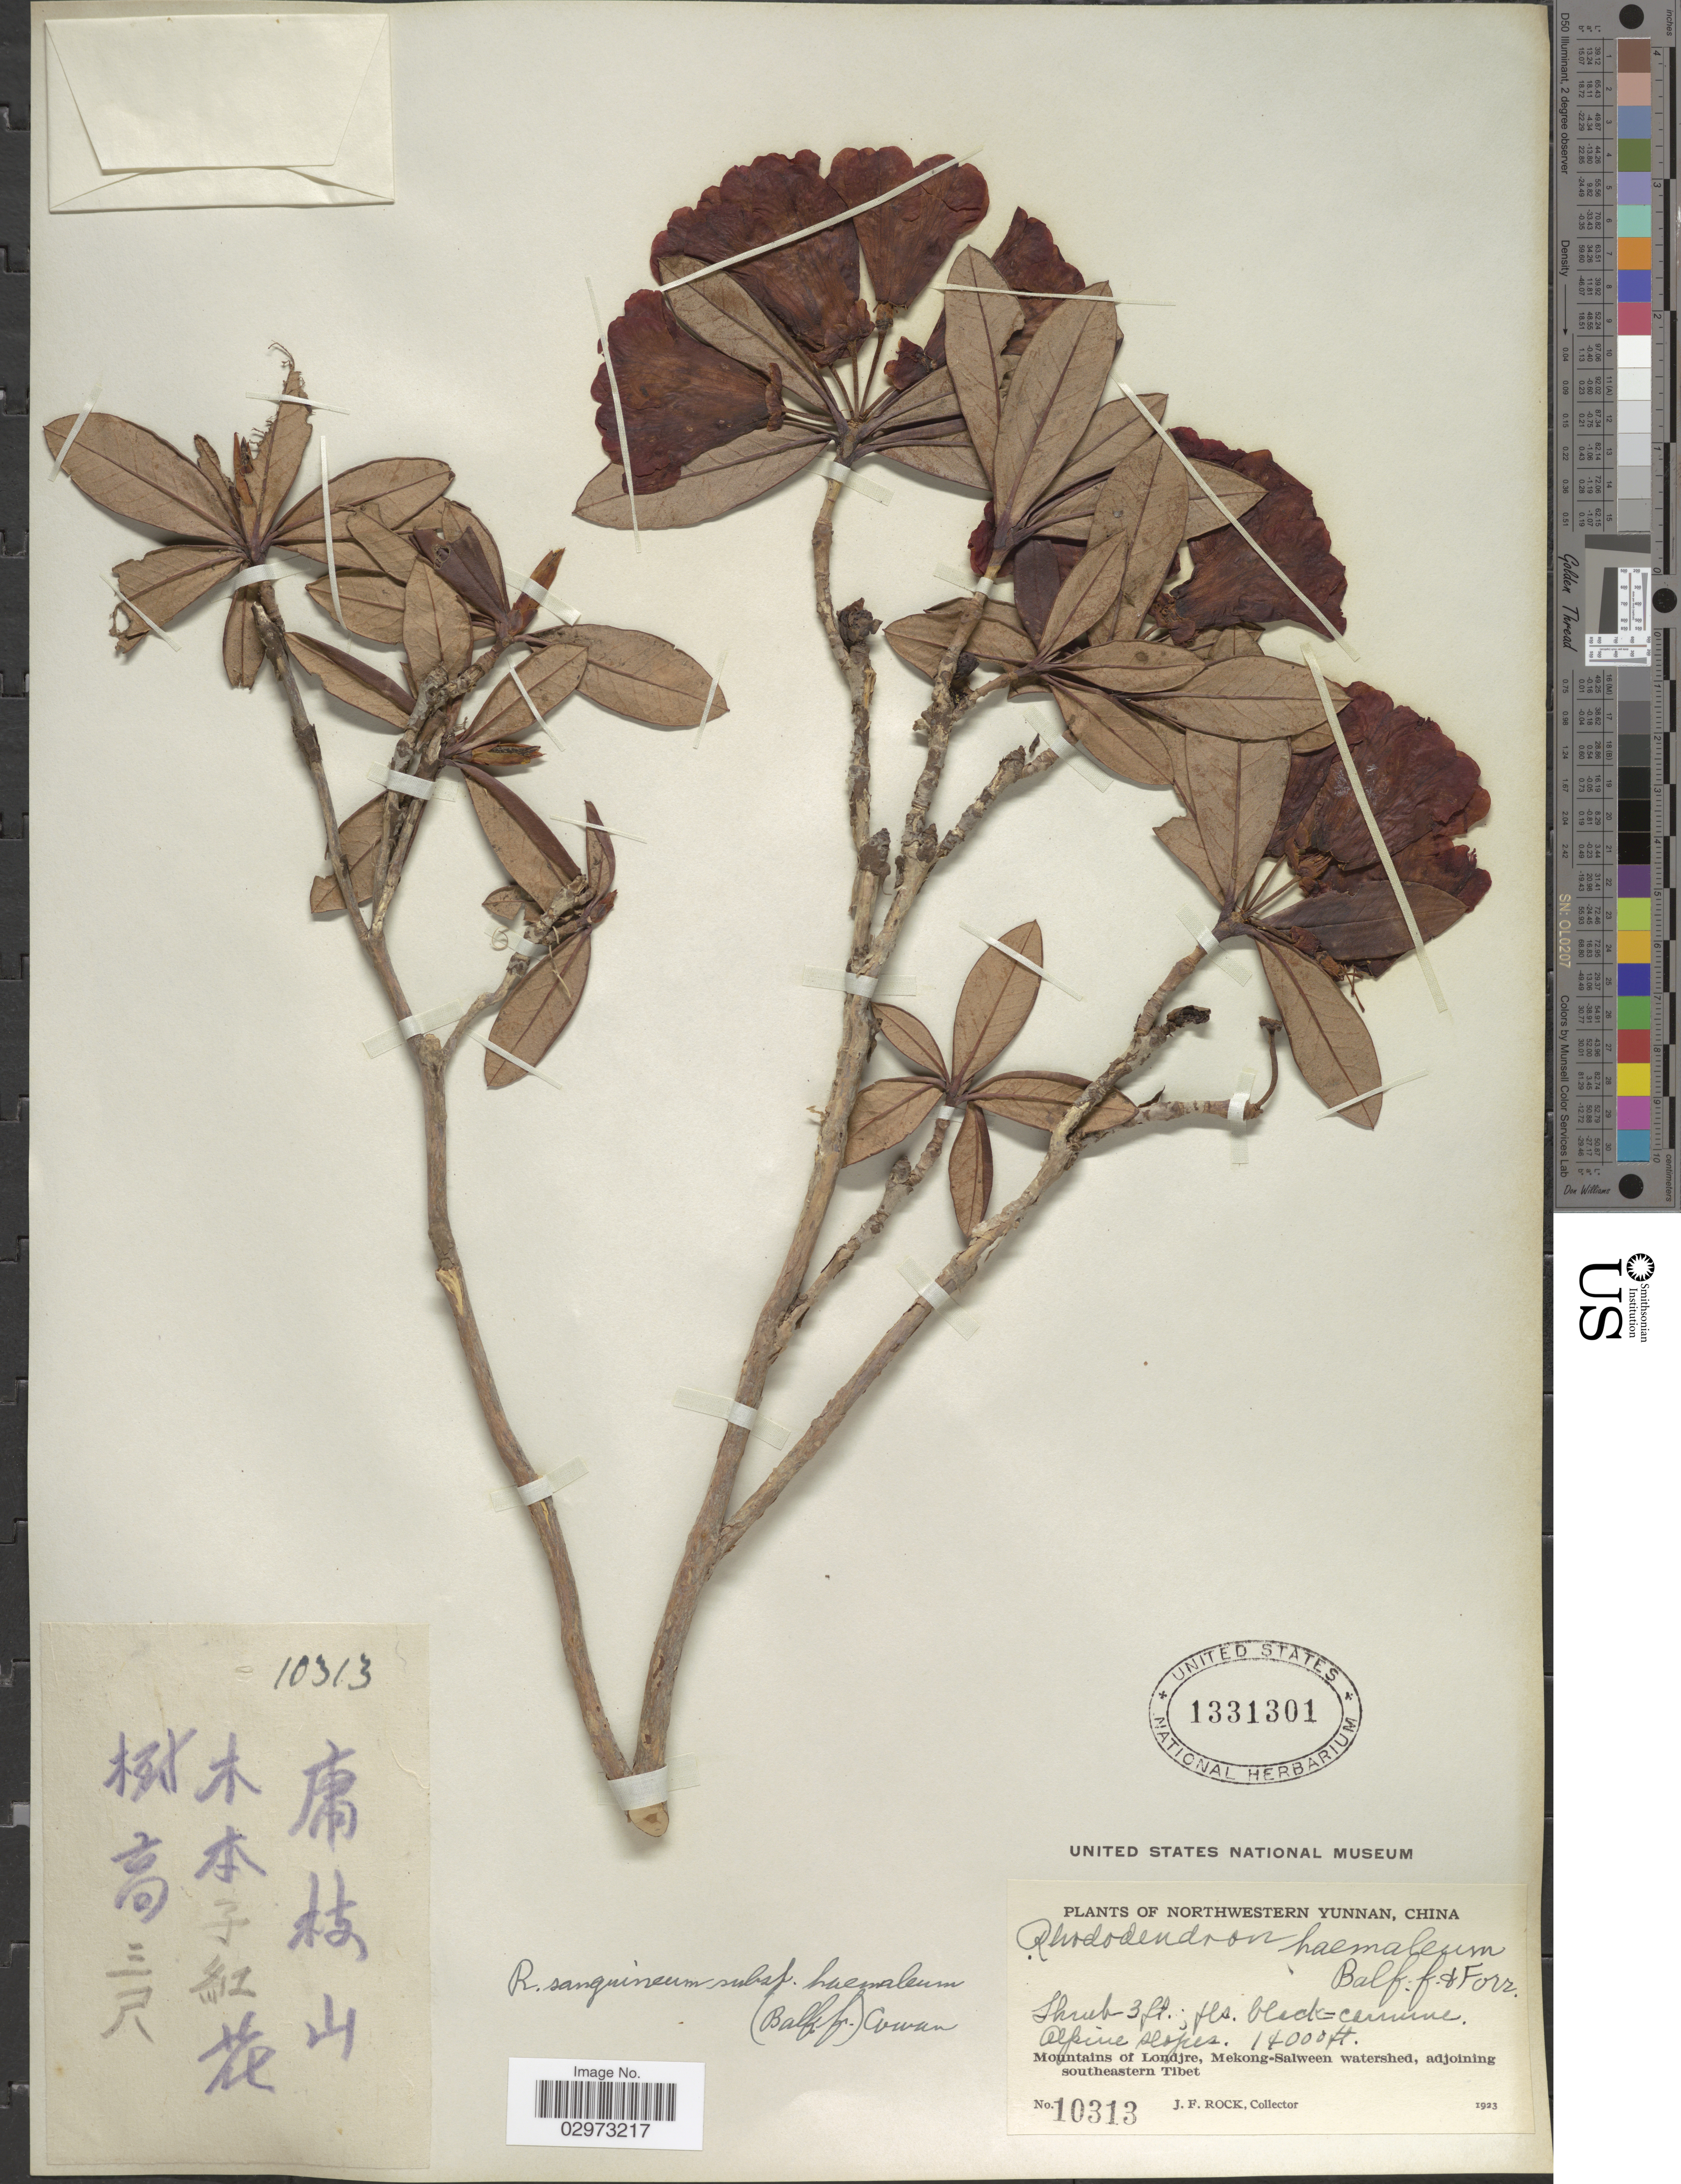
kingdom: Plantae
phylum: Tracheophyta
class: Magnoliopsida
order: Ericales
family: Ericaceae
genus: Rhododendron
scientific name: Rhododendron sanguineum subsp. haemaleum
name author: (Balf. f. & Forrest) Cowan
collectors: J. Rock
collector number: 10313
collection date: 1923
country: China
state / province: Yunnan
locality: Northwestern Yunnan. Alpine slopes. Mountains of Londjre, Mekong-Salween watershed, adjoining southeastern Tibet.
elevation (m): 4267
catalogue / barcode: US 1331301